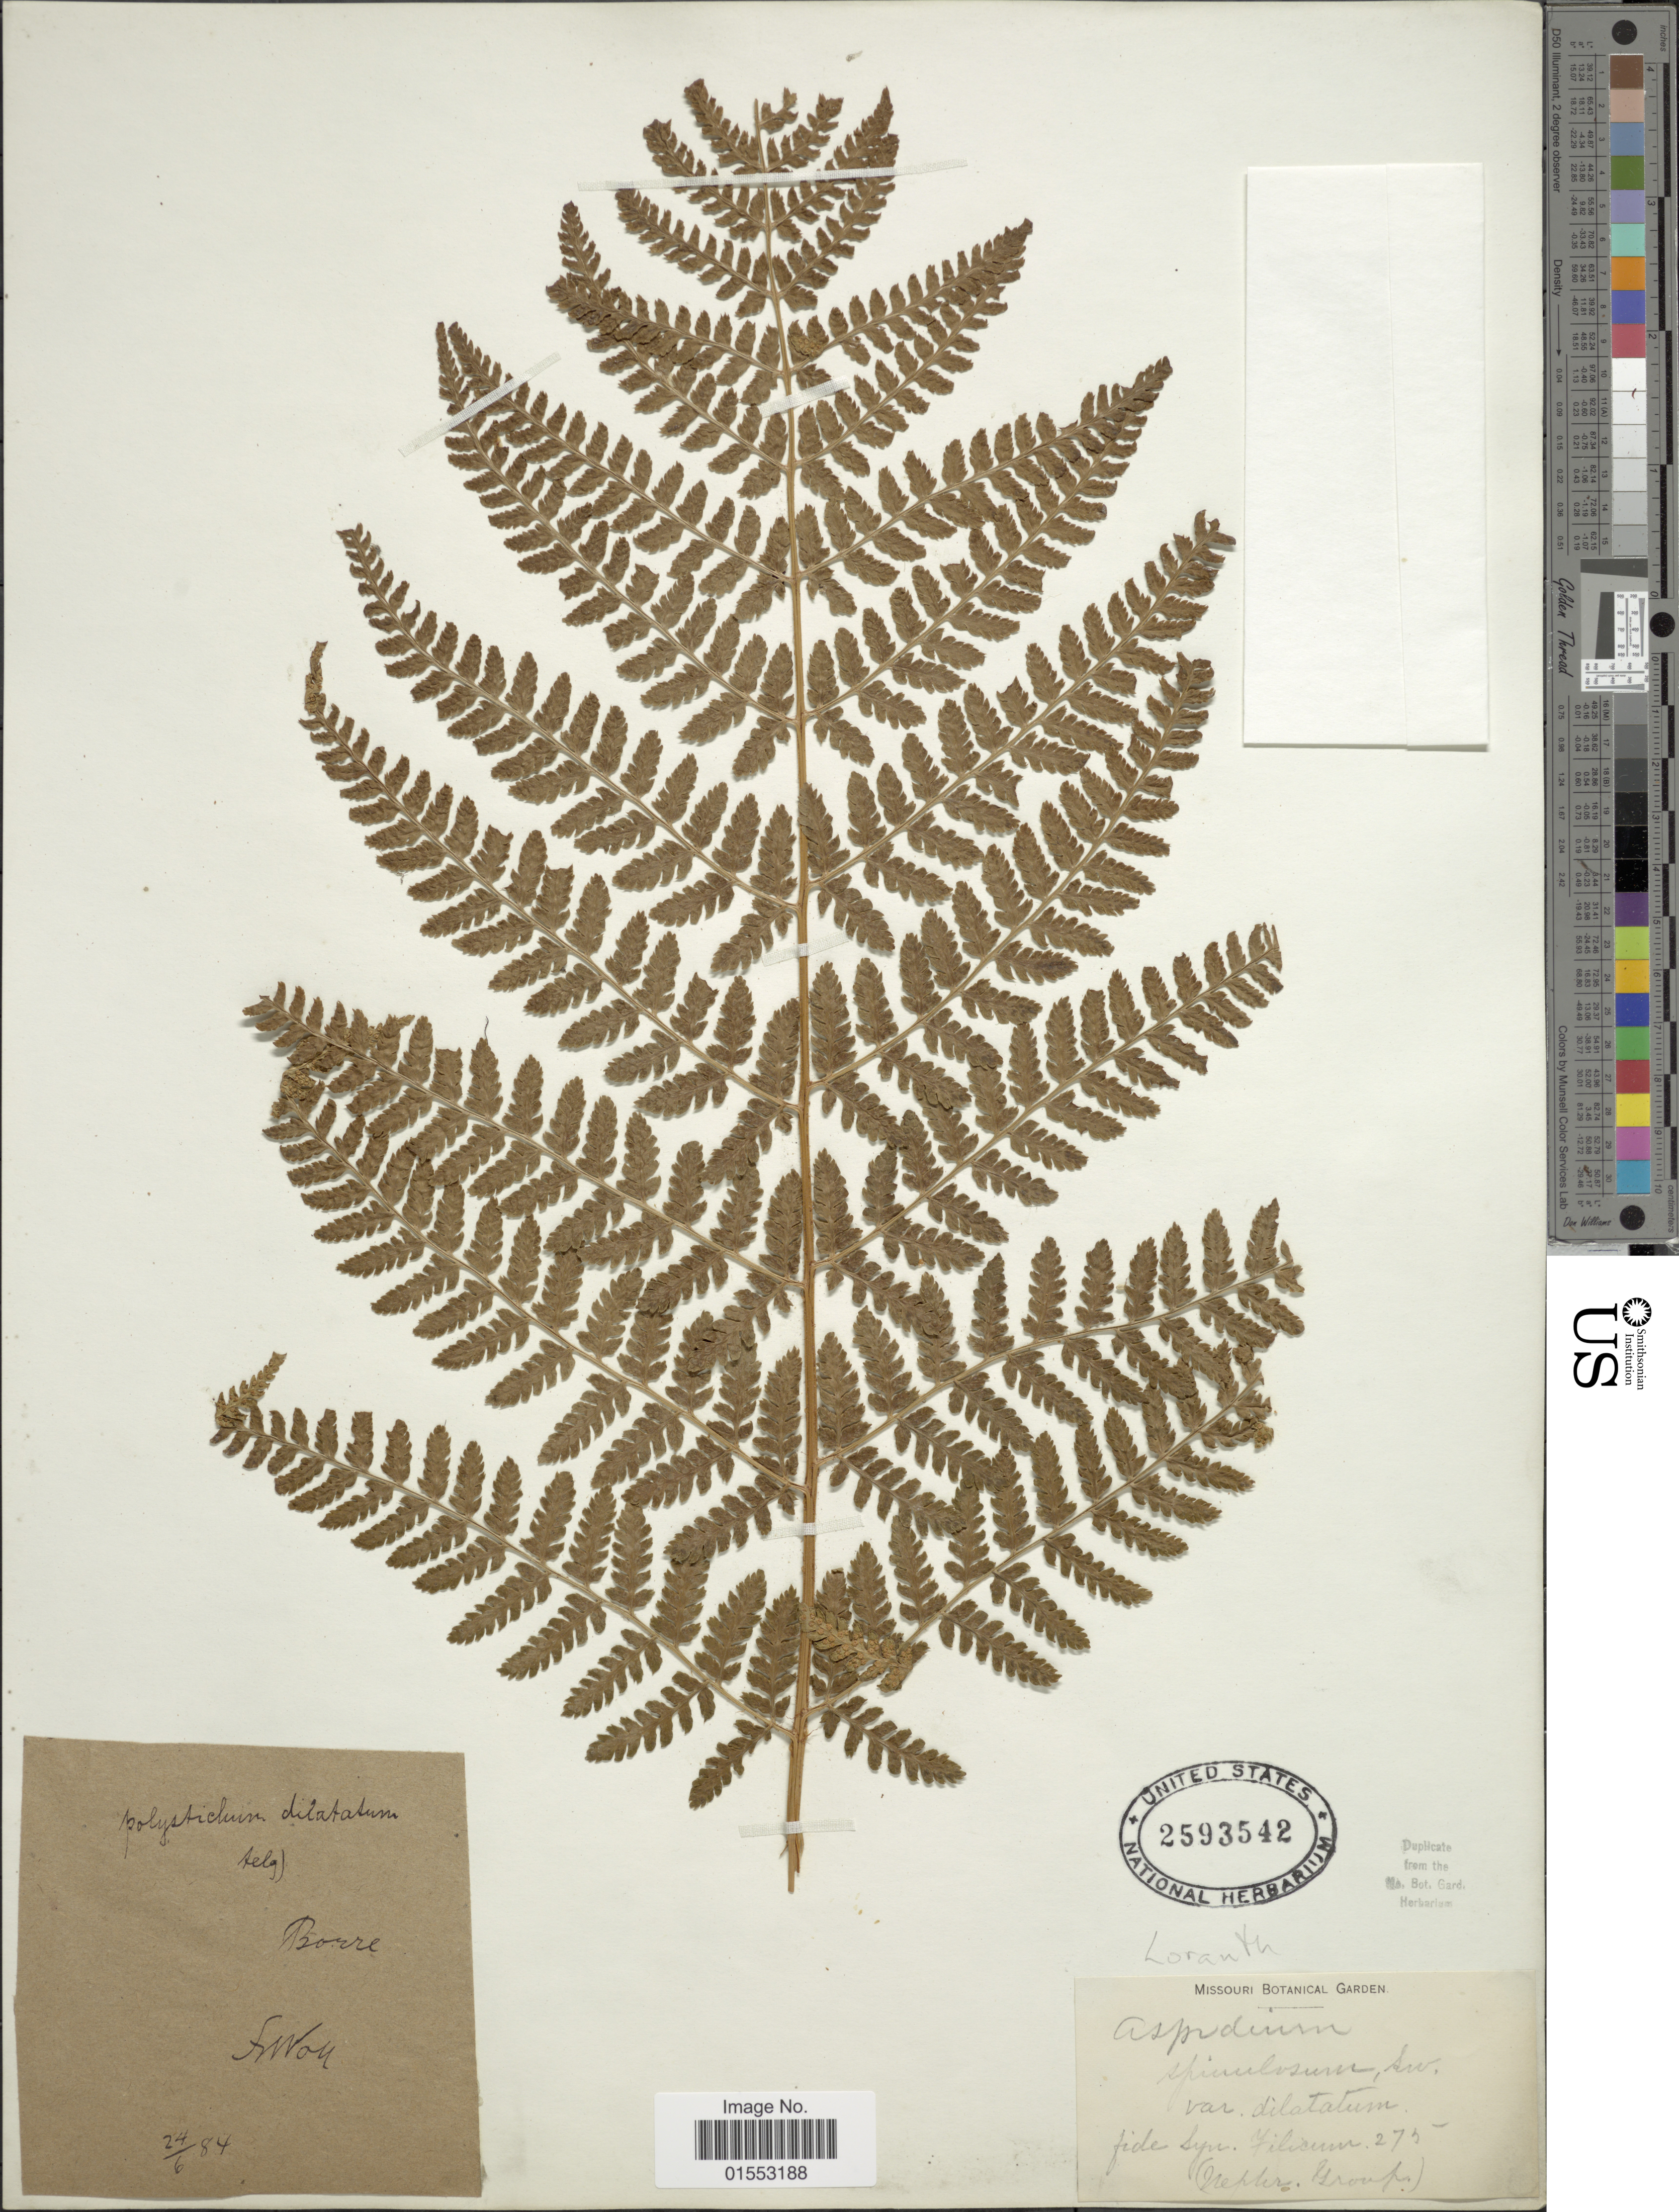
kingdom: Plantae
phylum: Tracheophyta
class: Polypodiopsida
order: Polypodiales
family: Dryopteridaceae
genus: Dryopteris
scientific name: Dryopteris dilatata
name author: (Hoffm.) A. Gray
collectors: S. Wou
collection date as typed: Transcribed d/m/y: 24/6/84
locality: Borre. Fide Syn [interpreted]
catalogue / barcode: US 2593542